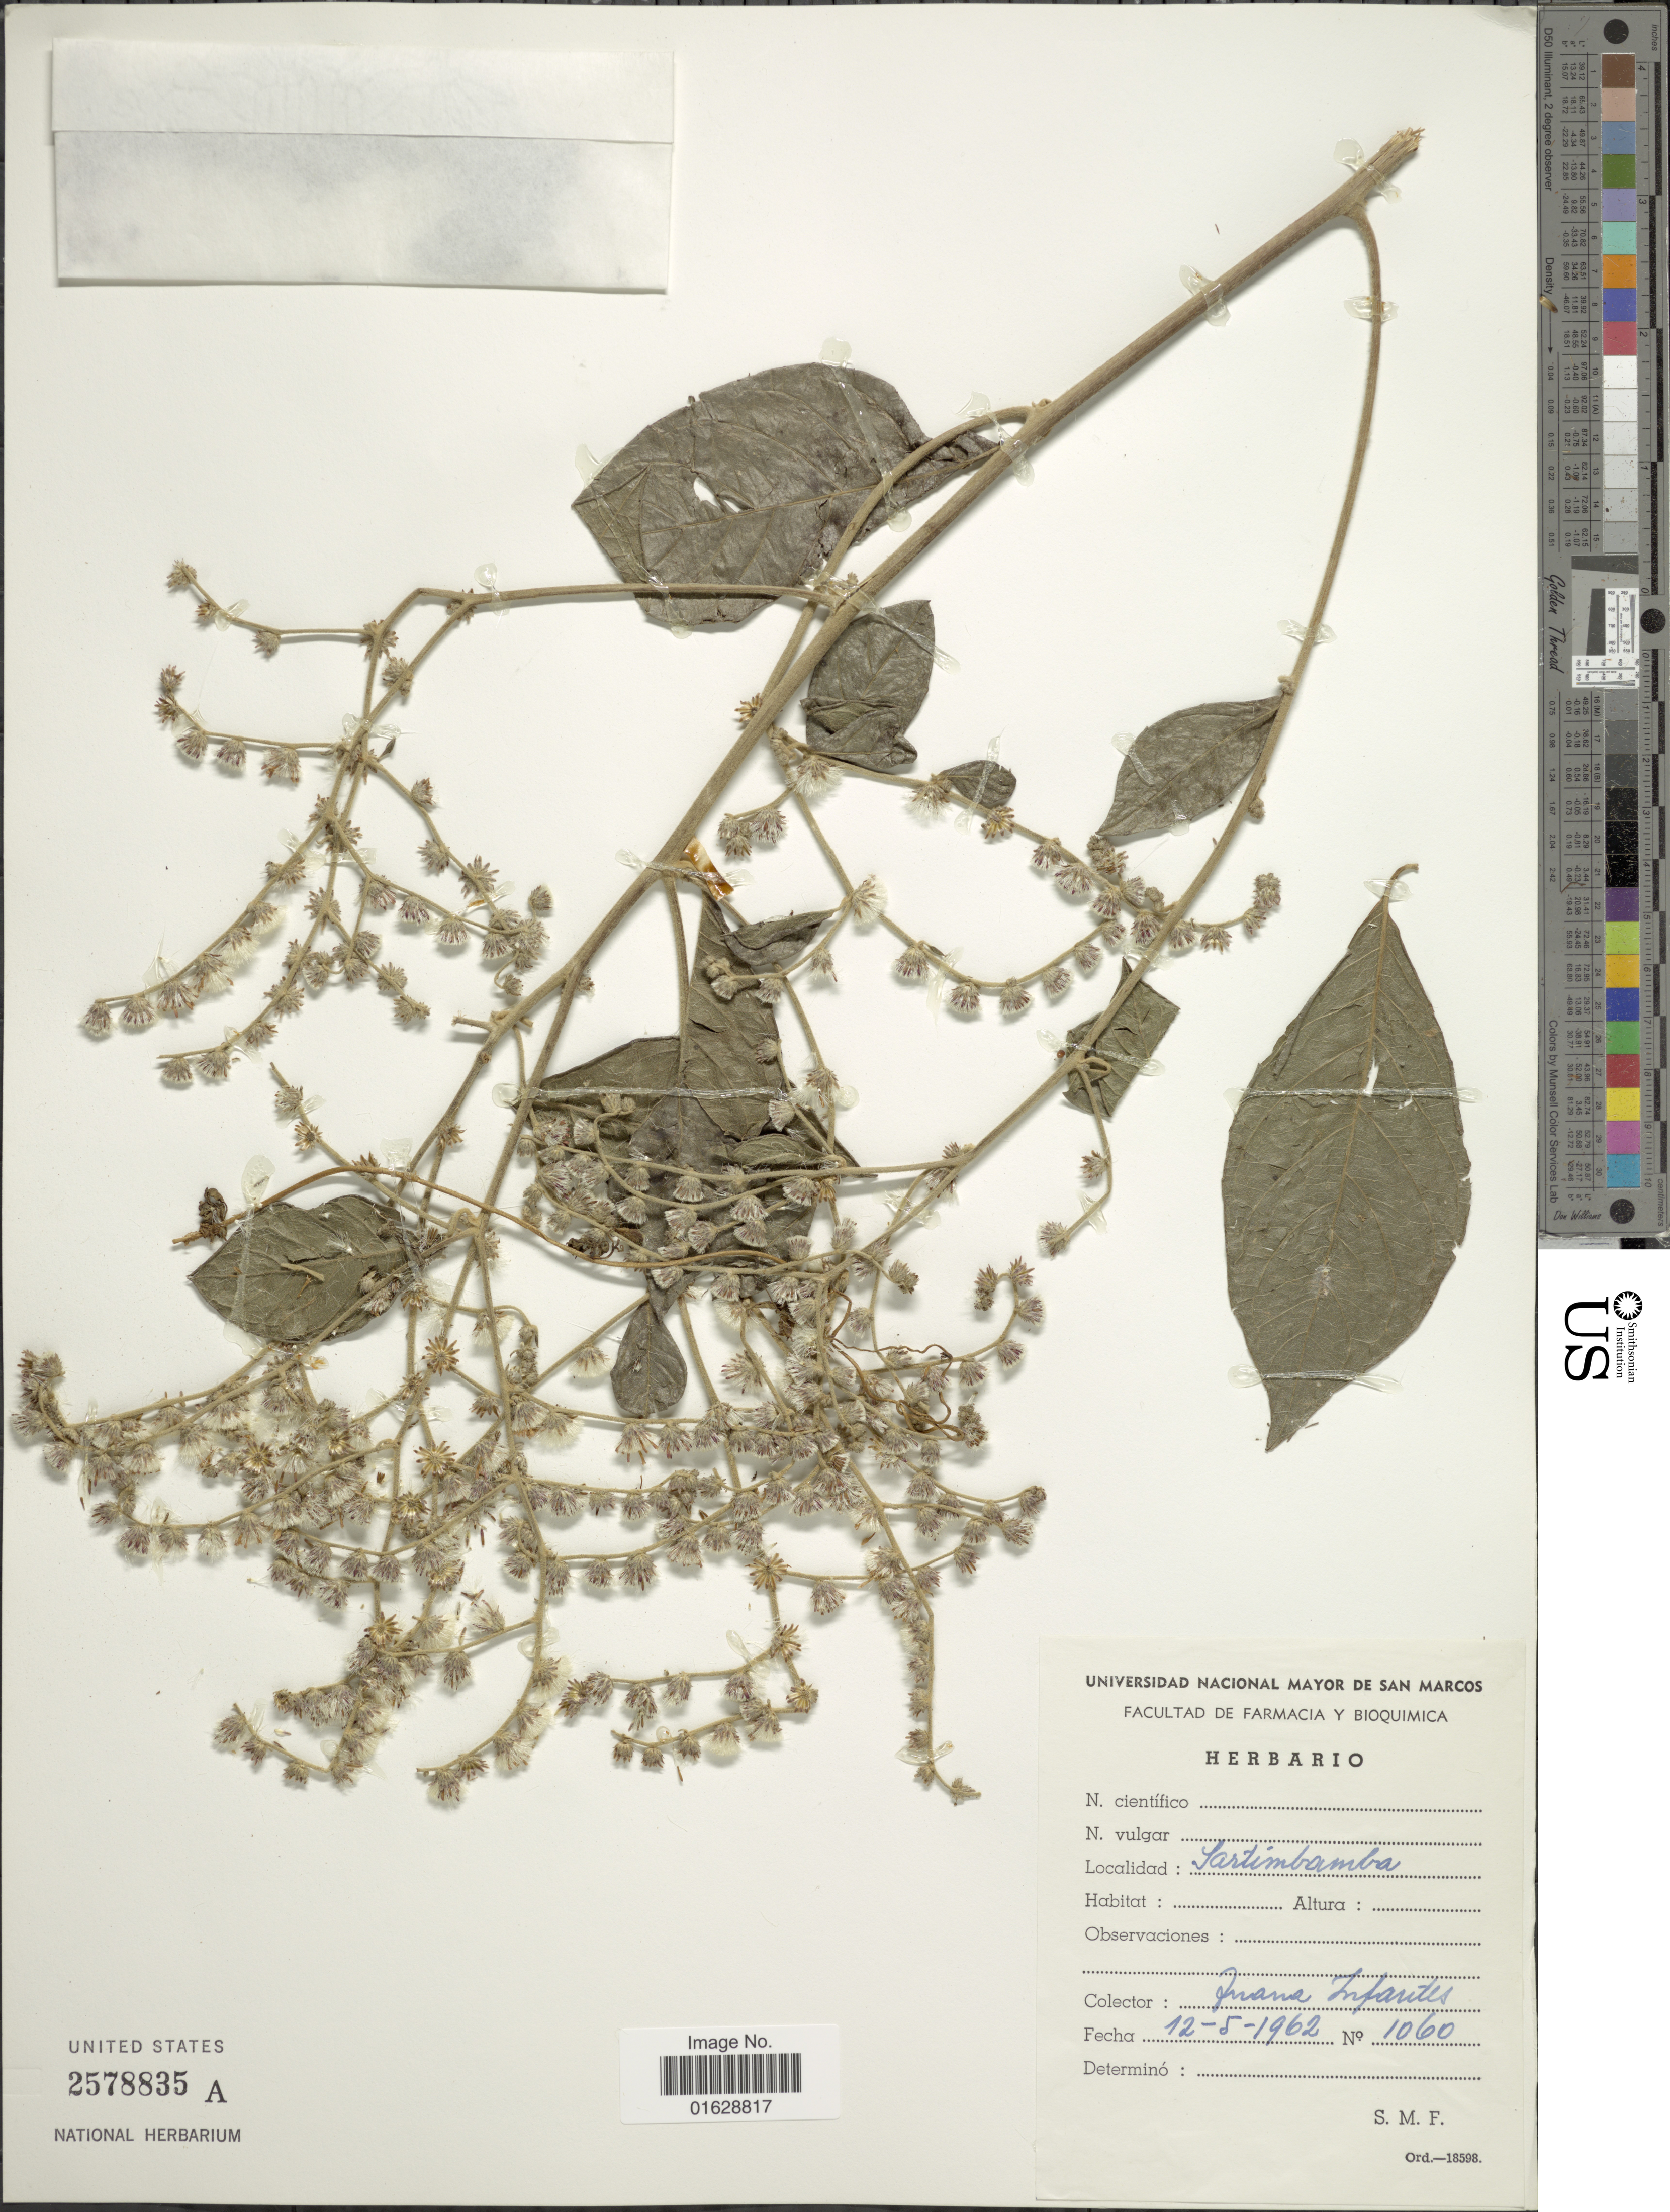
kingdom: Plantae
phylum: Tracheophyta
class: Magnoliopsida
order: Asterales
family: Asteraceae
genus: Lepidaploa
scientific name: Lepidaploa canescens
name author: (Kunth) H. Rob.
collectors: J. Infantes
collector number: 1060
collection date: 1962-05-12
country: Peru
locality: Sartimbamba.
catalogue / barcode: US 2578835A